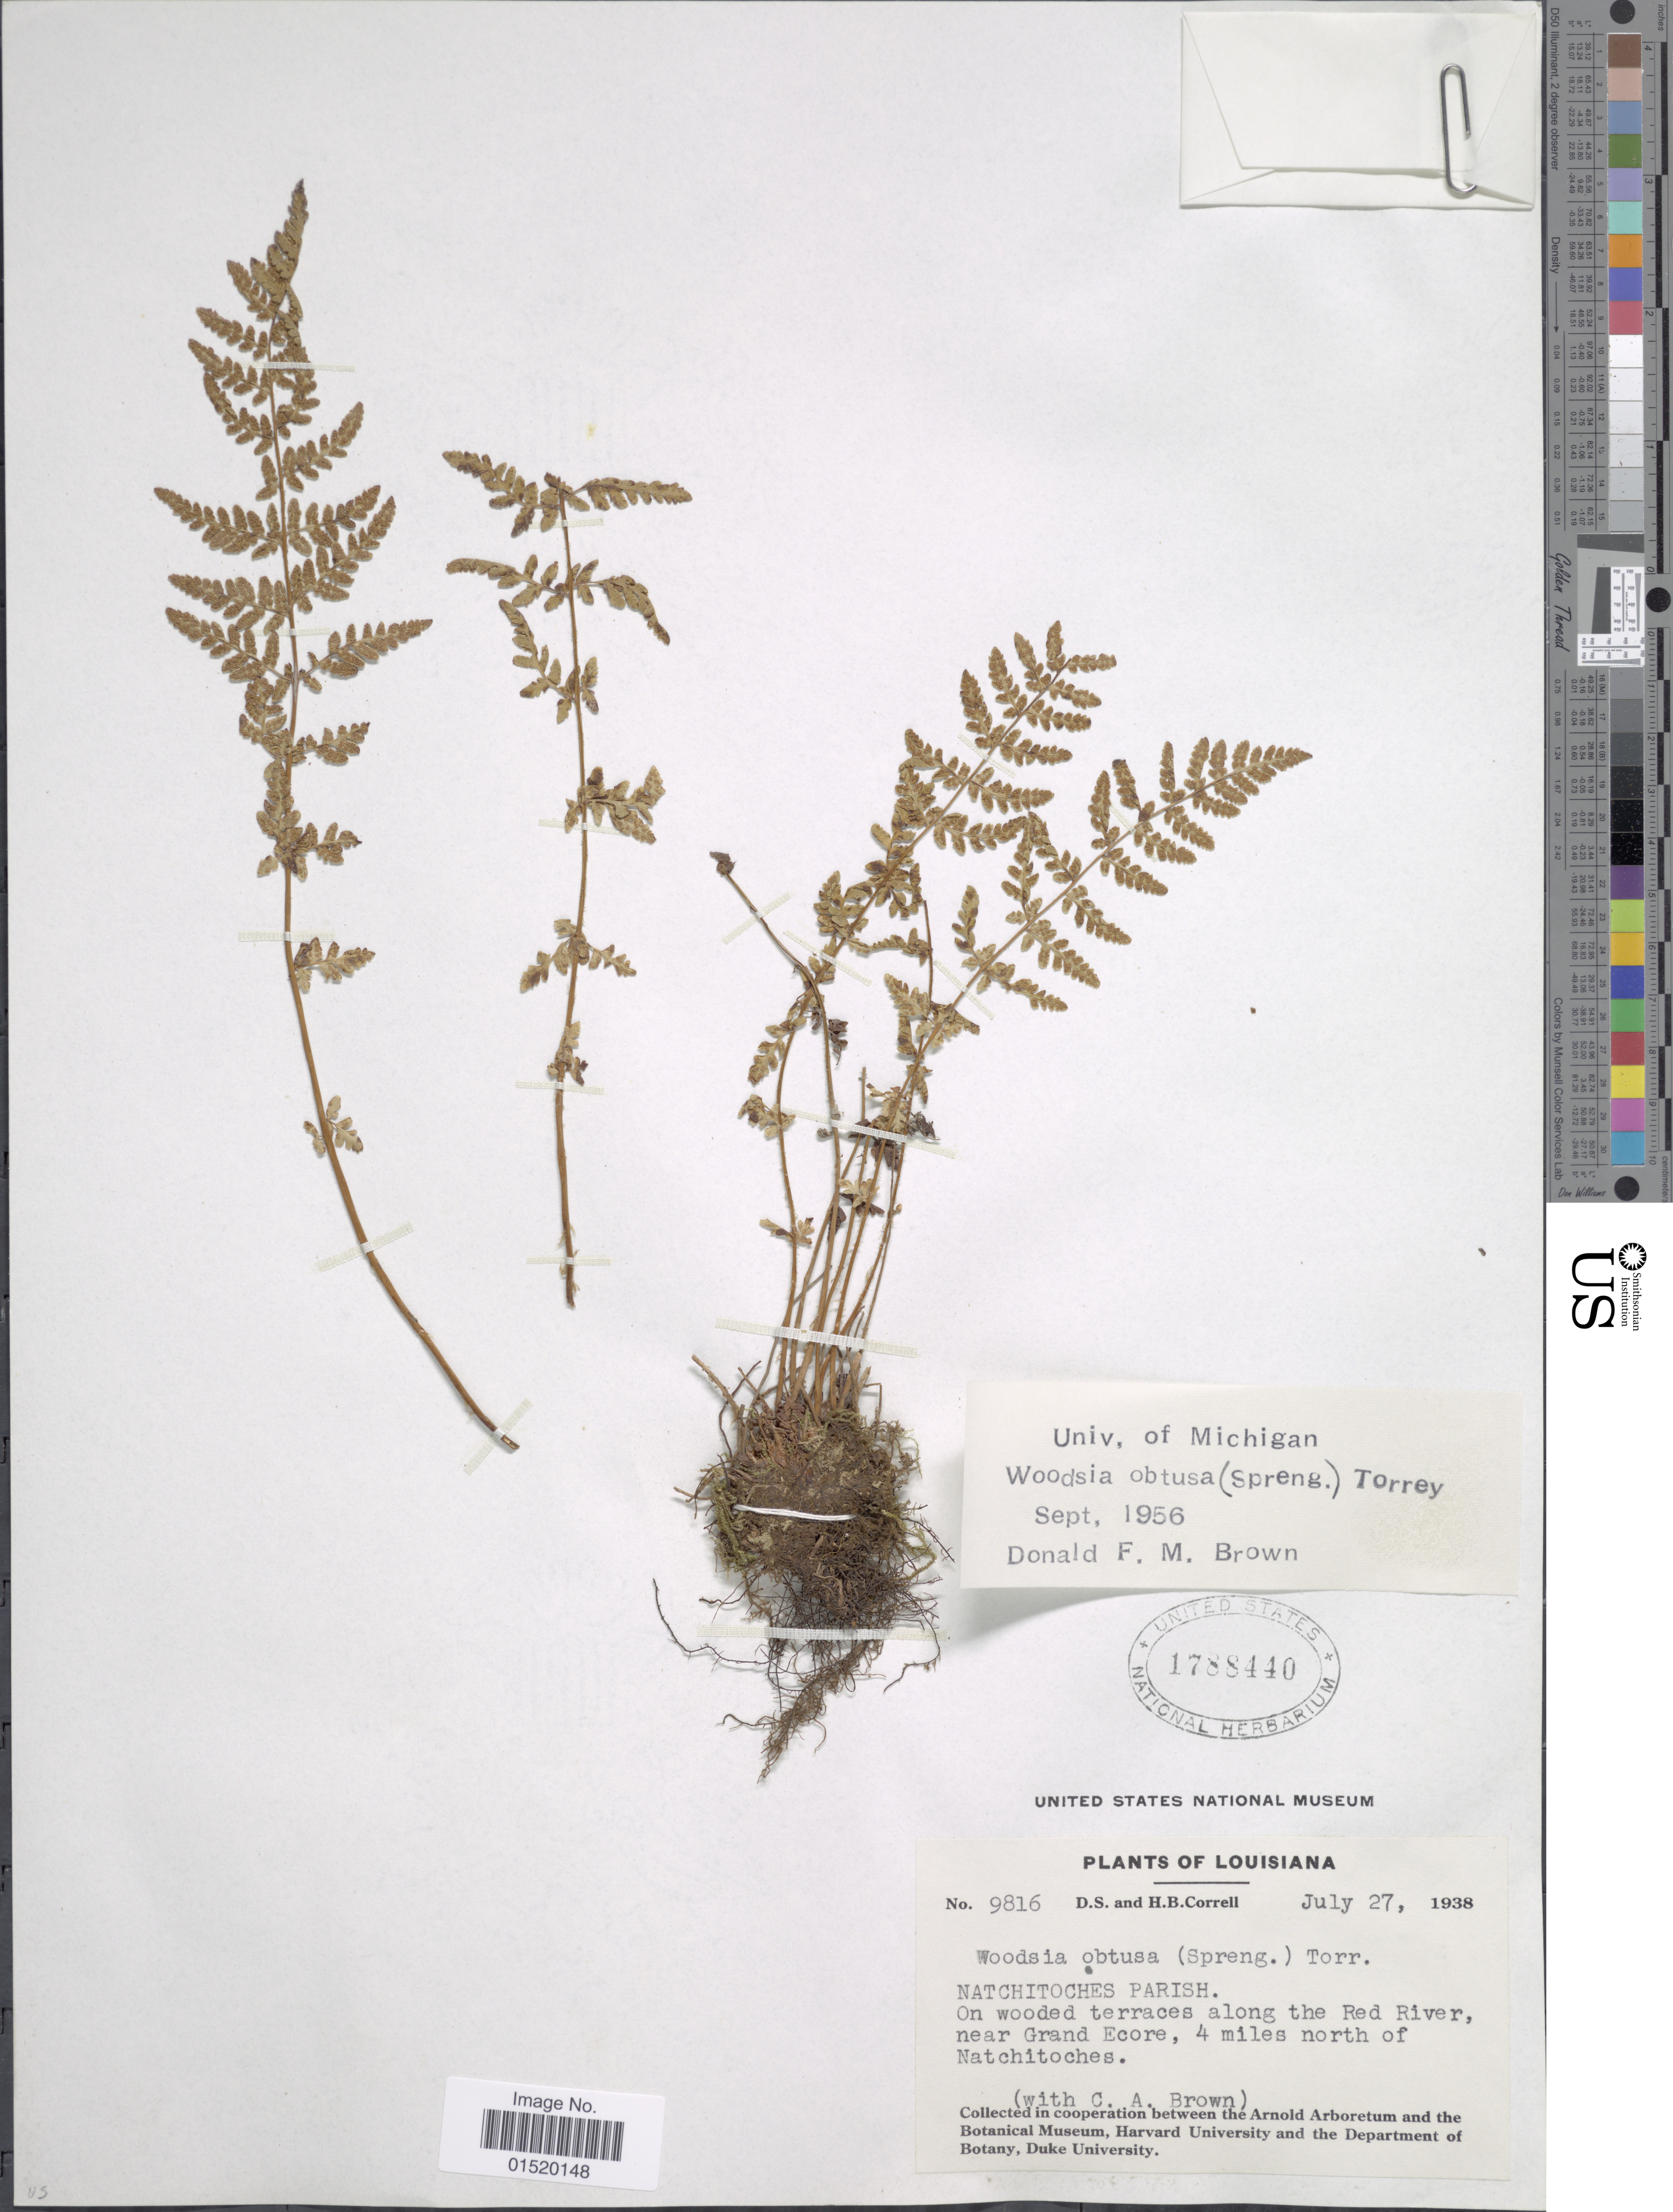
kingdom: Plantae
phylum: Tracheophyta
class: Polypodiopsida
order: Polypodiales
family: Woodsiaceae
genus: Woodsia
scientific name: Woodsia obtusa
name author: (Spreng.) Torr.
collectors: D. S. Correll & H. Correll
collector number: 9816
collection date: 1938-07-27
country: United States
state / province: Louisiana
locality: Natchitoches Parish, On wodoed terraces along the Red River, near Grand Ecpre, 4 miles north of Natchitoches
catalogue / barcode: US 1788440